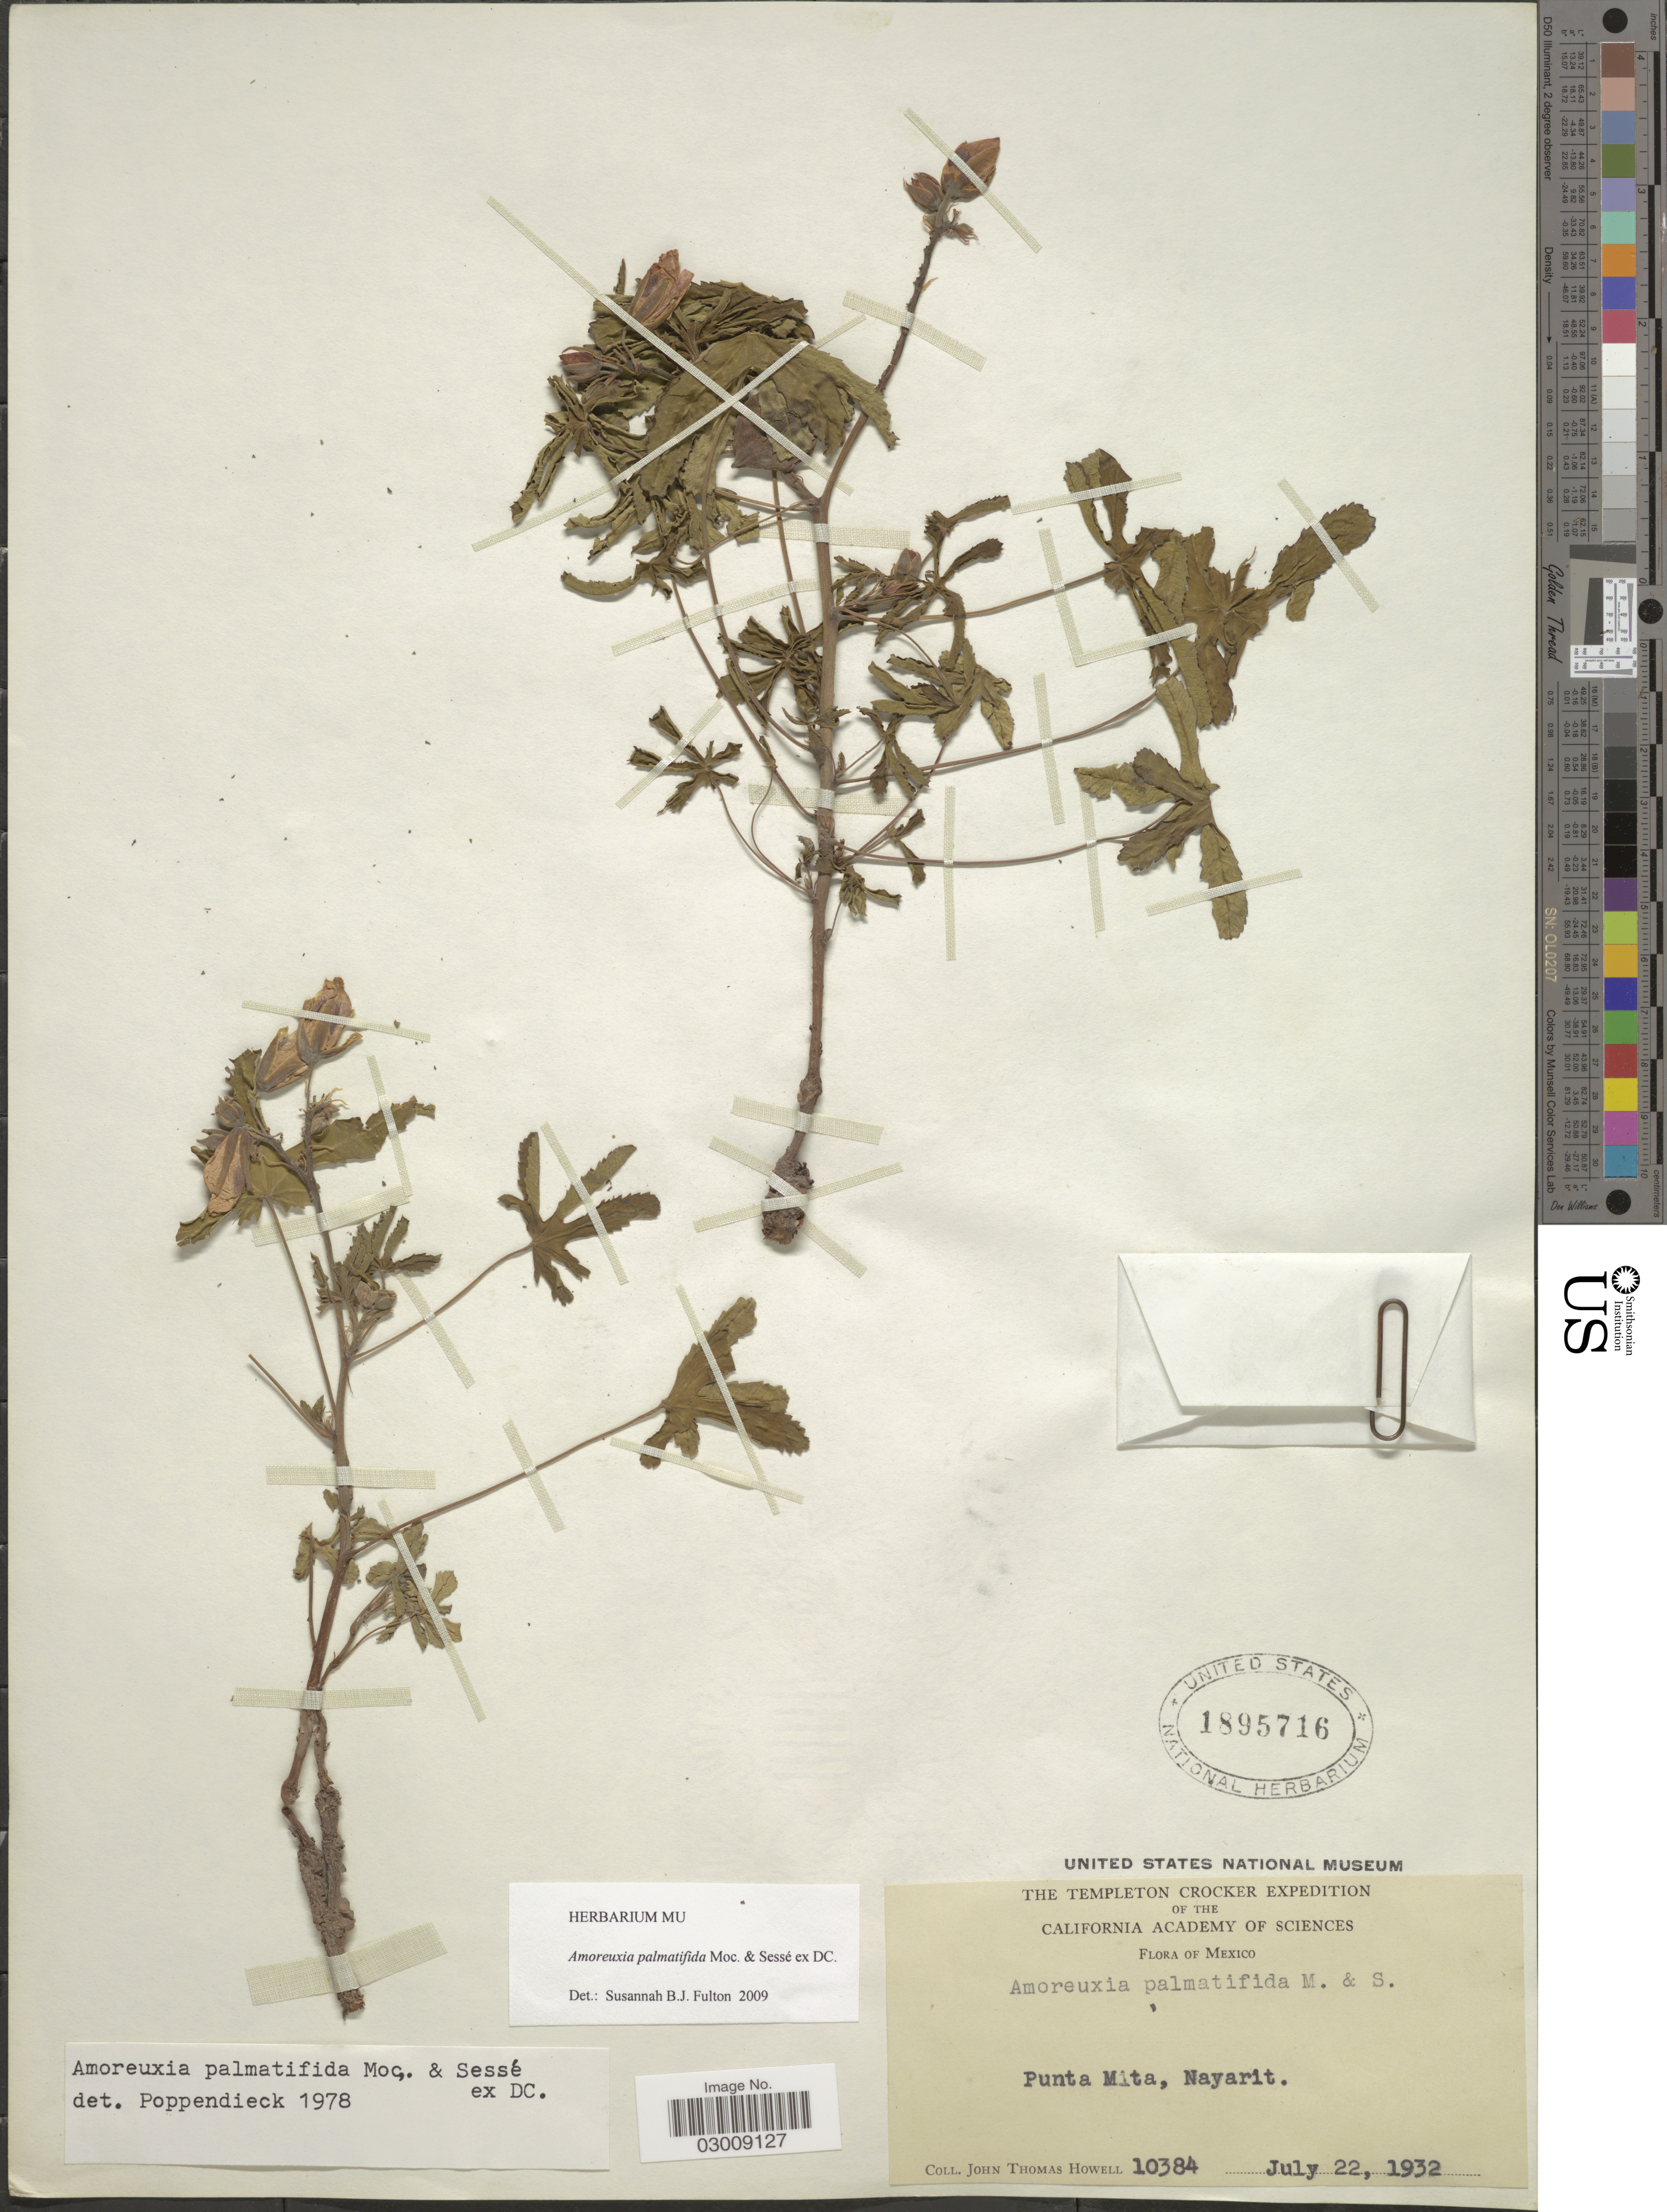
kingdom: Plantae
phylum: Tracheophyta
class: Magnoliopsida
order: Malvales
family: Cochlospermaceae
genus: Amoreuxia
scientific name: Amoreuxia palmatifida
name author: Moc. & Sessé ex DC.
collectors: J. T. Howell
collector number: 10384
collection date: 1932-07-22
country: Mexico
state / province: Nayarit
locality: Punta Mita.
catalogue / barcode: US 1895716